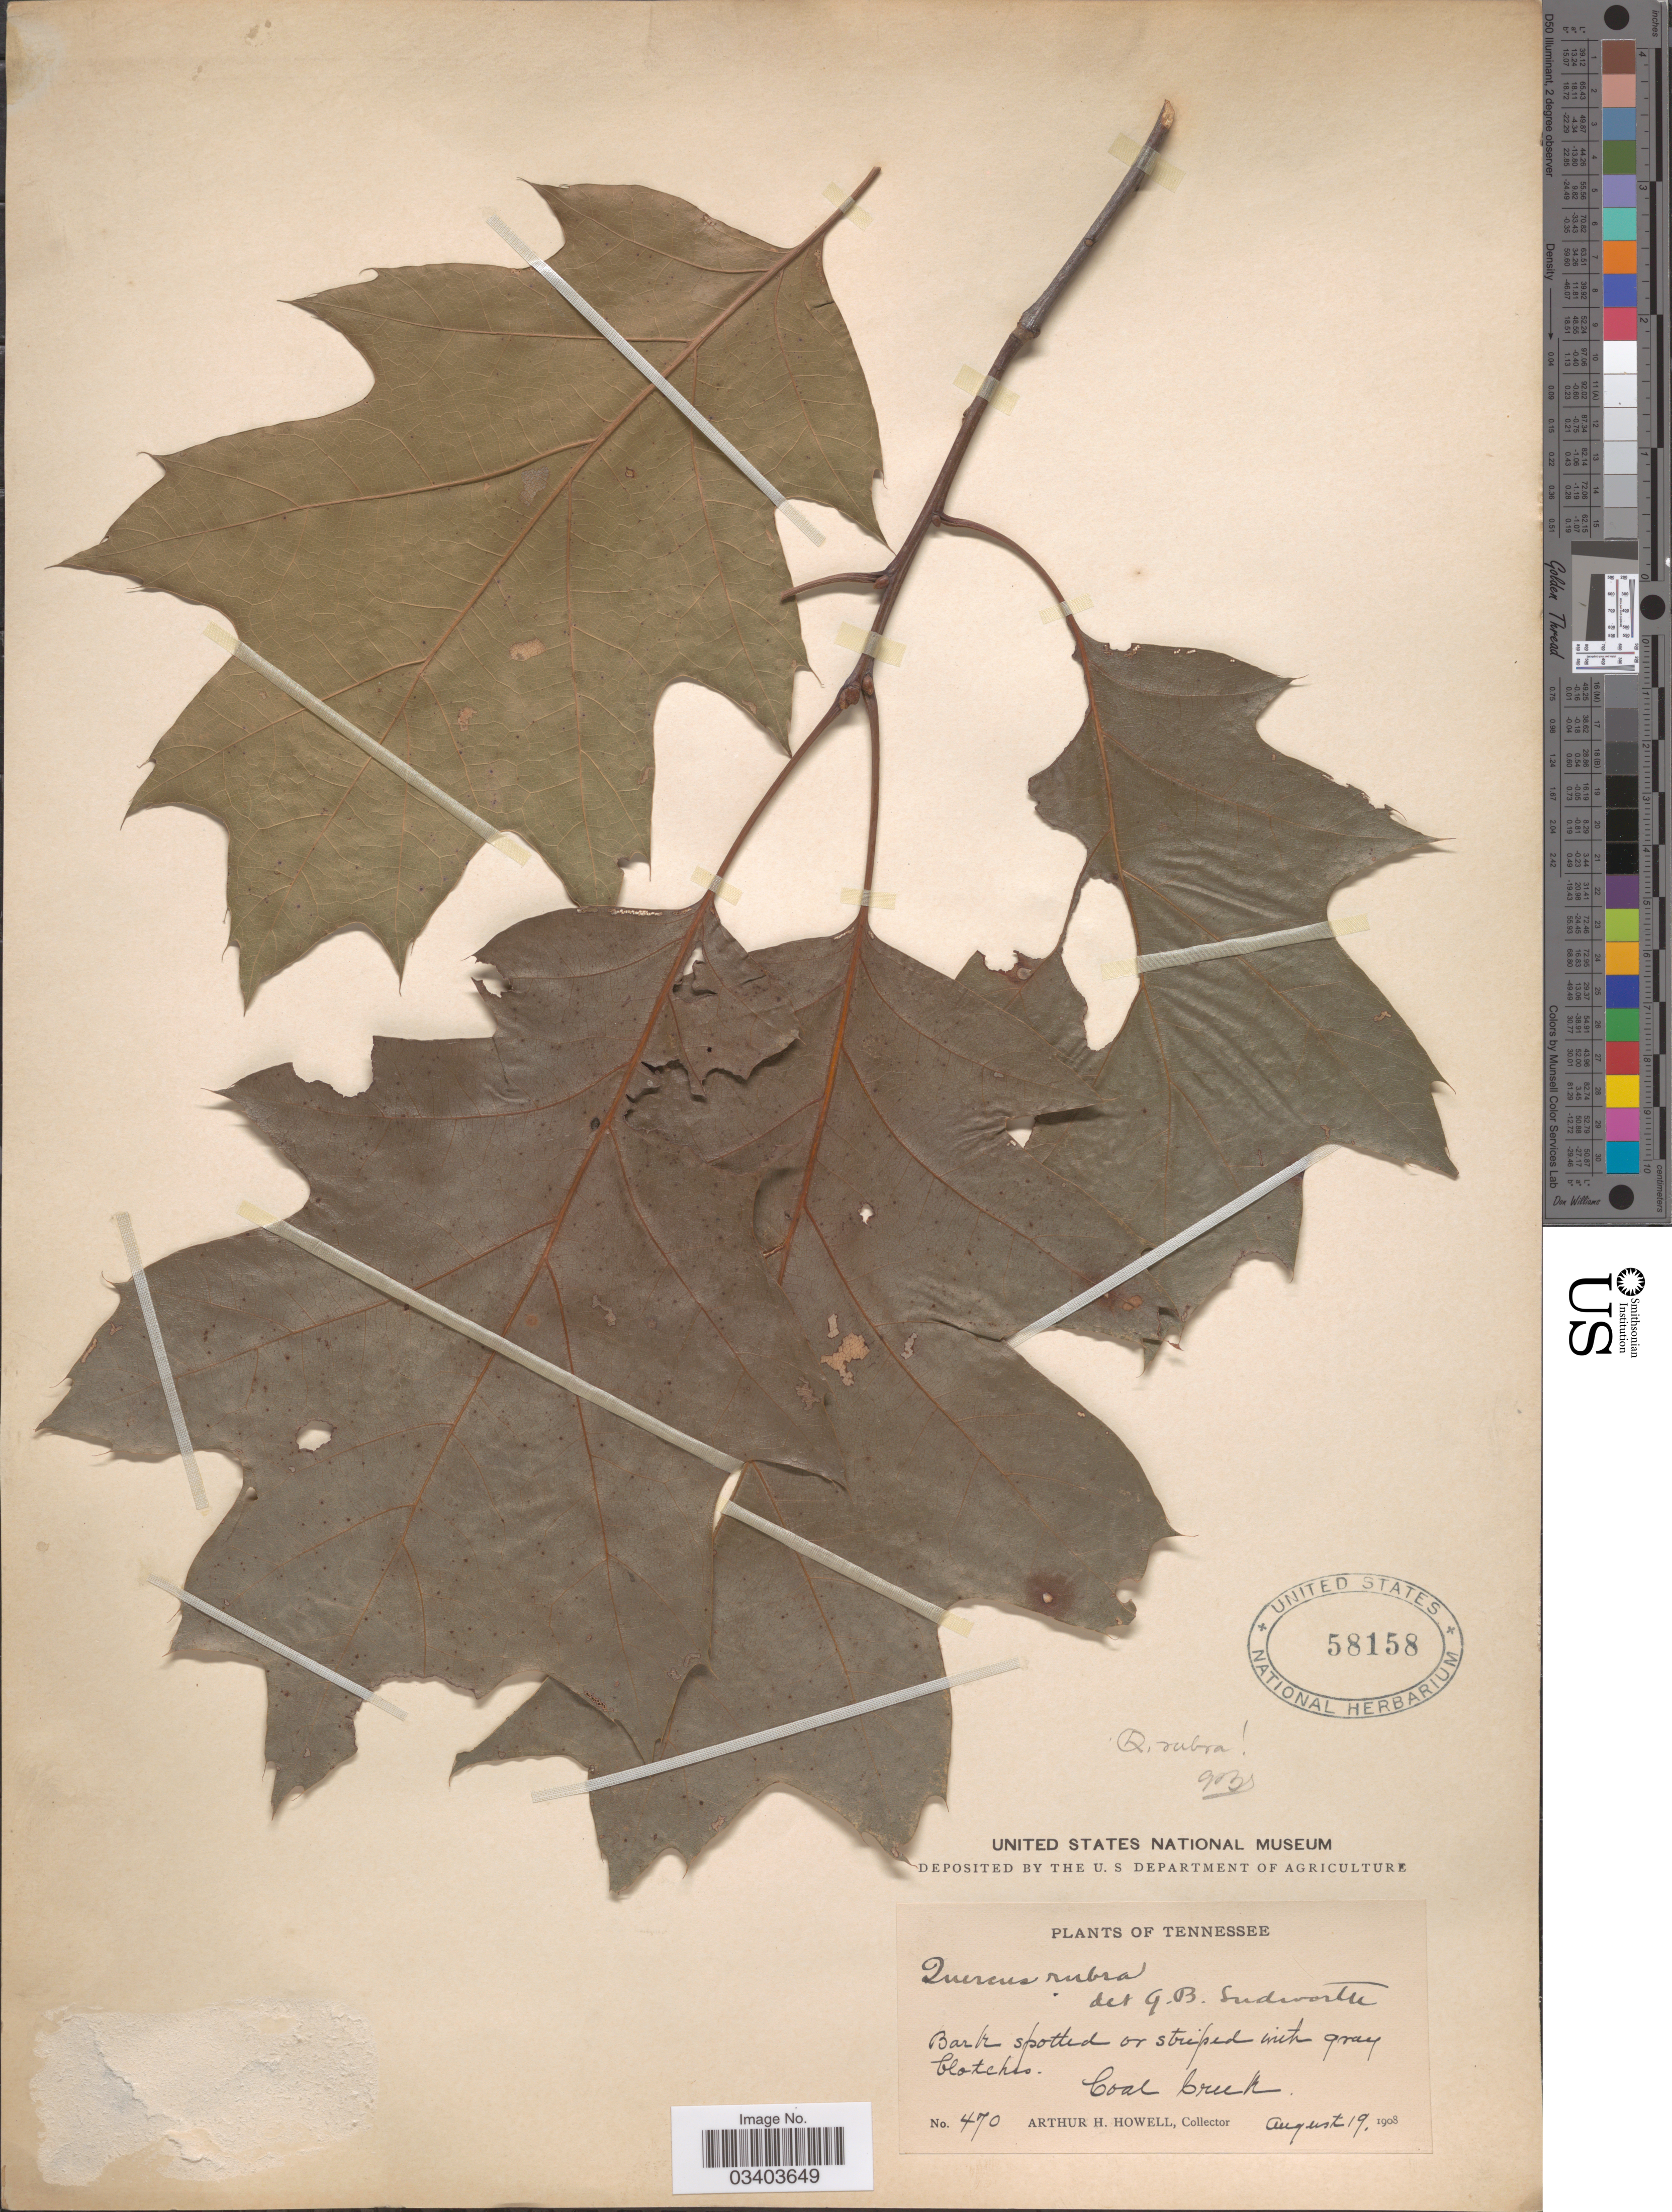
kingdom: Plantae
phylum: Tracheophyta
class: Magnoliopsida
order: Fagales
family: Fagaceae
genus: Quercus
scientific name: Quercus borealis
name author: F. Michx.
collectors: A. Howell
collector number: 470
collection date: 1908-08-19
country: United States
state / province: Tennessee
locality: Coal Creek.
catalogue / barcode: US 58158